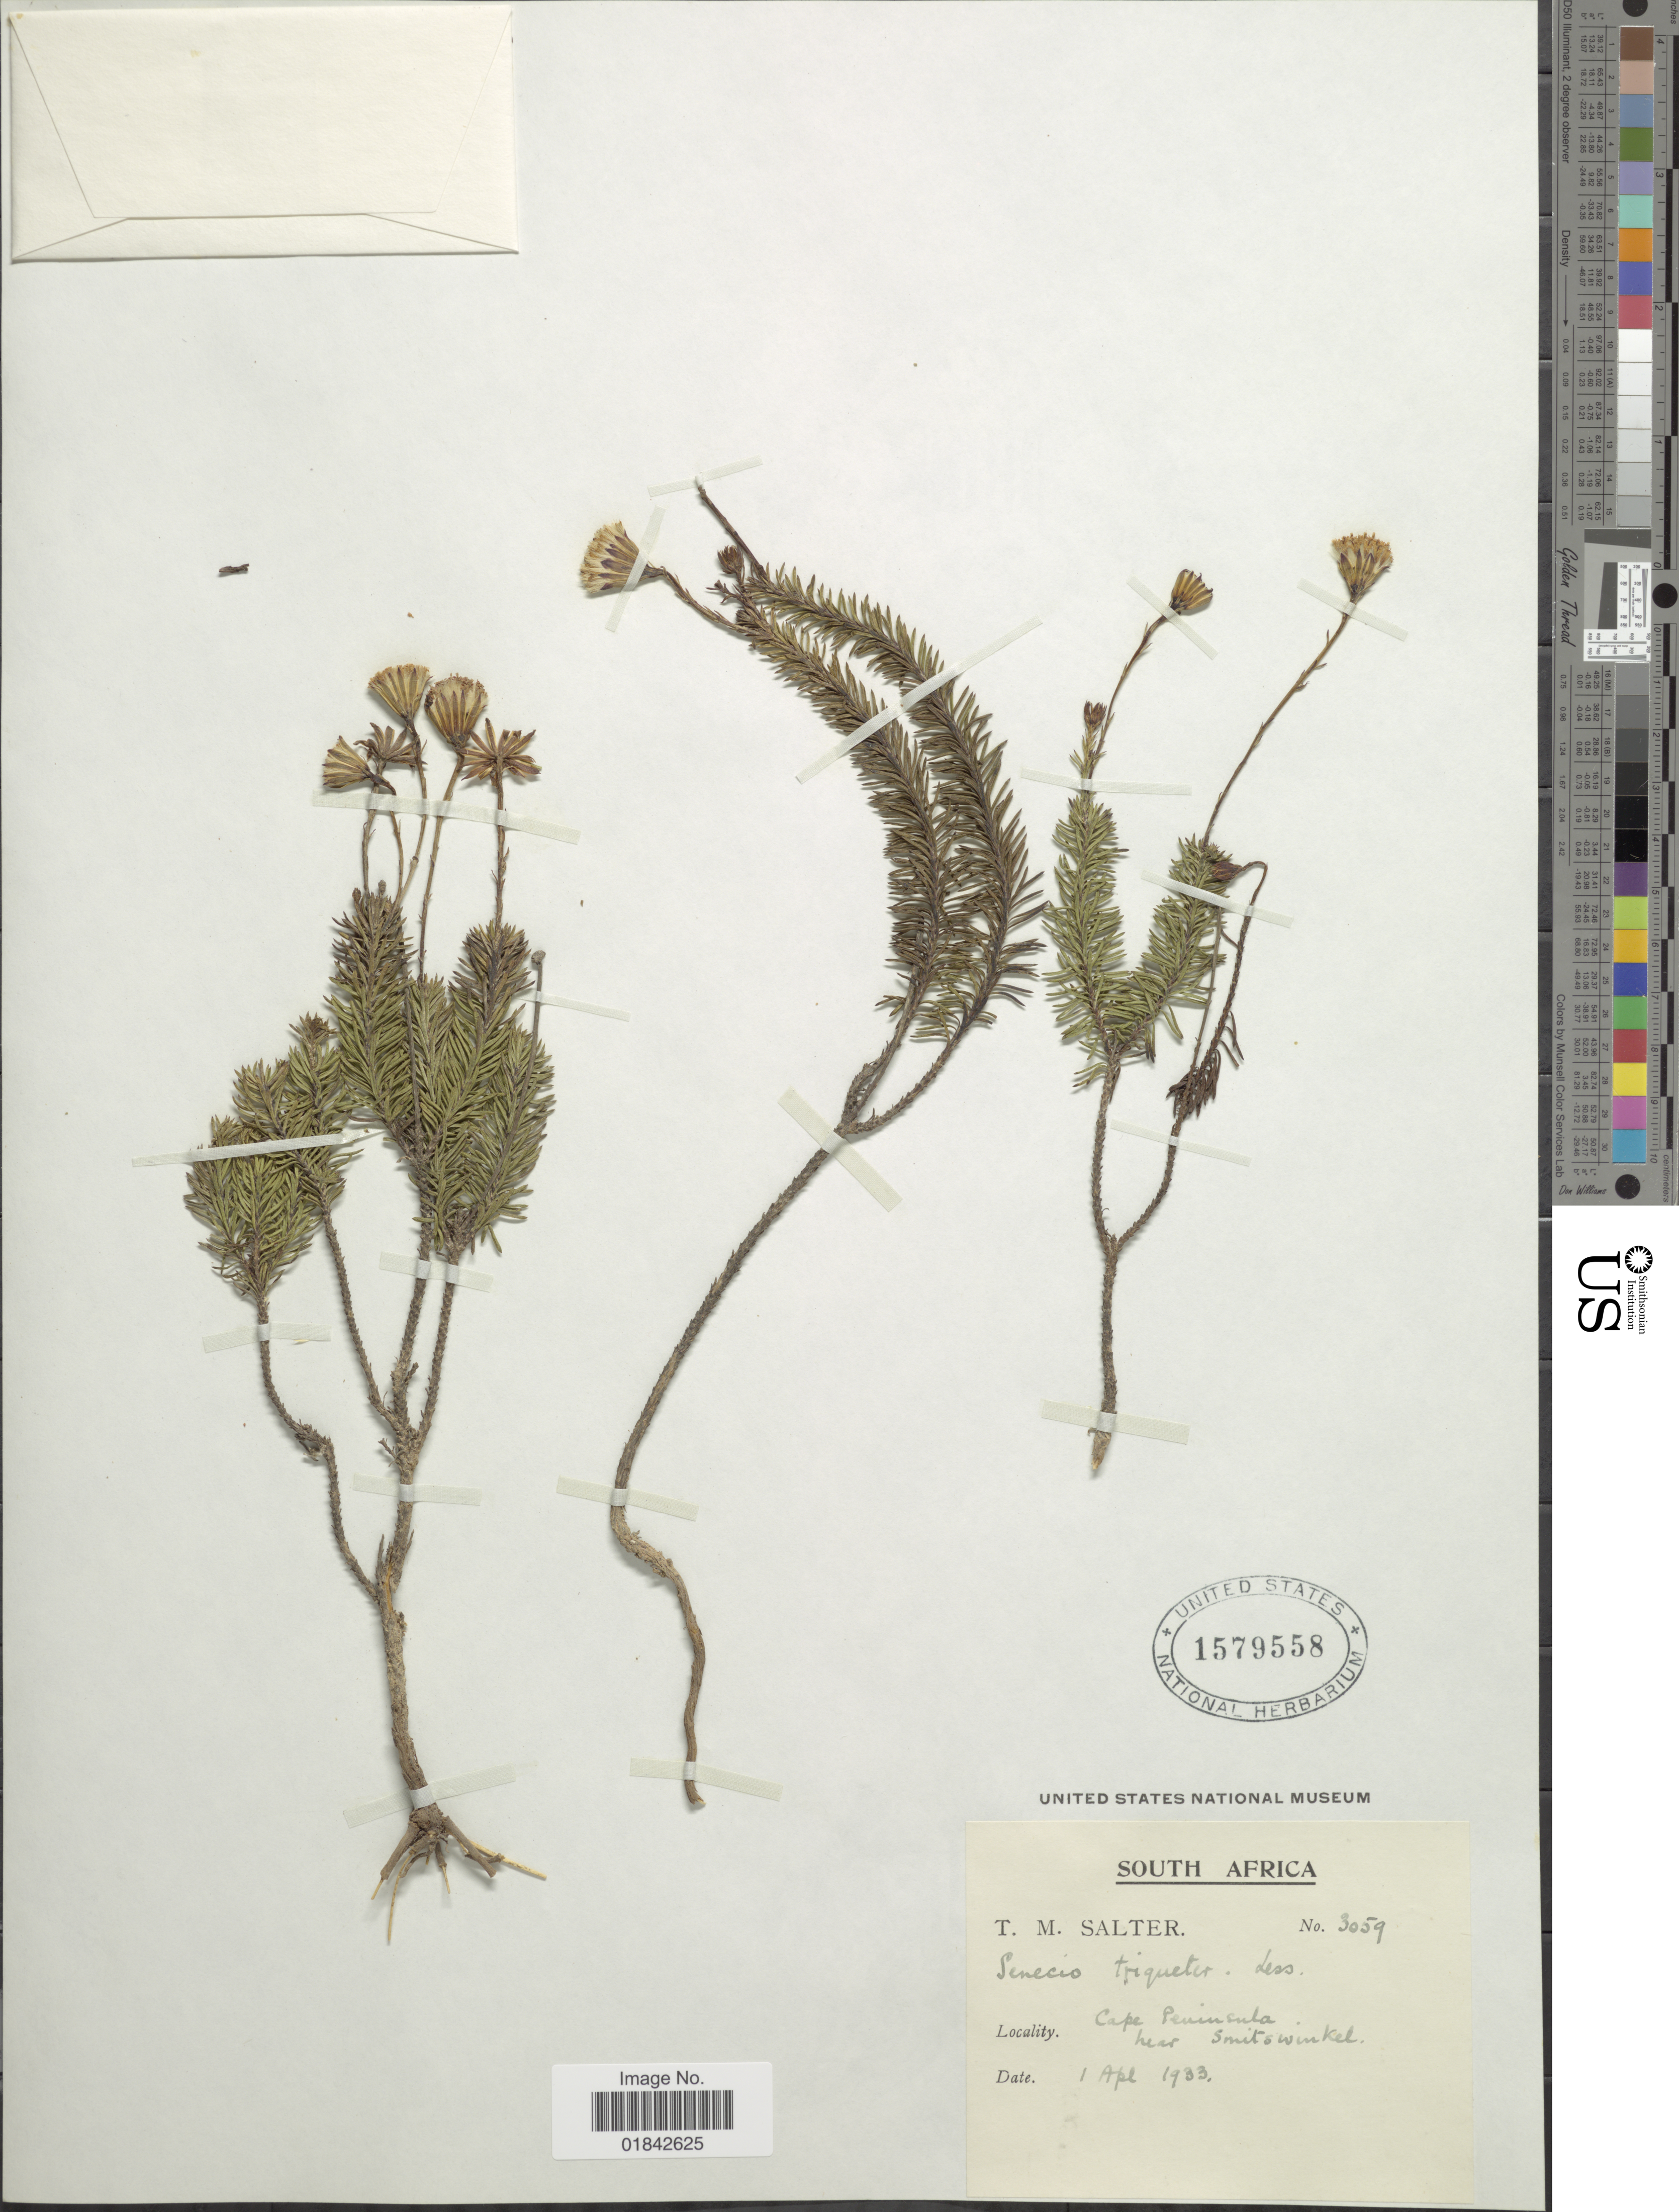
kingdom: Plantae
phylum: Tracheophyta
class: Magnoliopsida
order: Asterales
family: Asteraceae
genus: Senecio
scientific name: Senecio triqueter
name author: Less.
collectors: T. Salter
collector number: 3059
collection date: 1933-04-01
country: South Africa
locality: Cape Peninsula, near Smitswinkel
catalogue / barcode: US 1579558